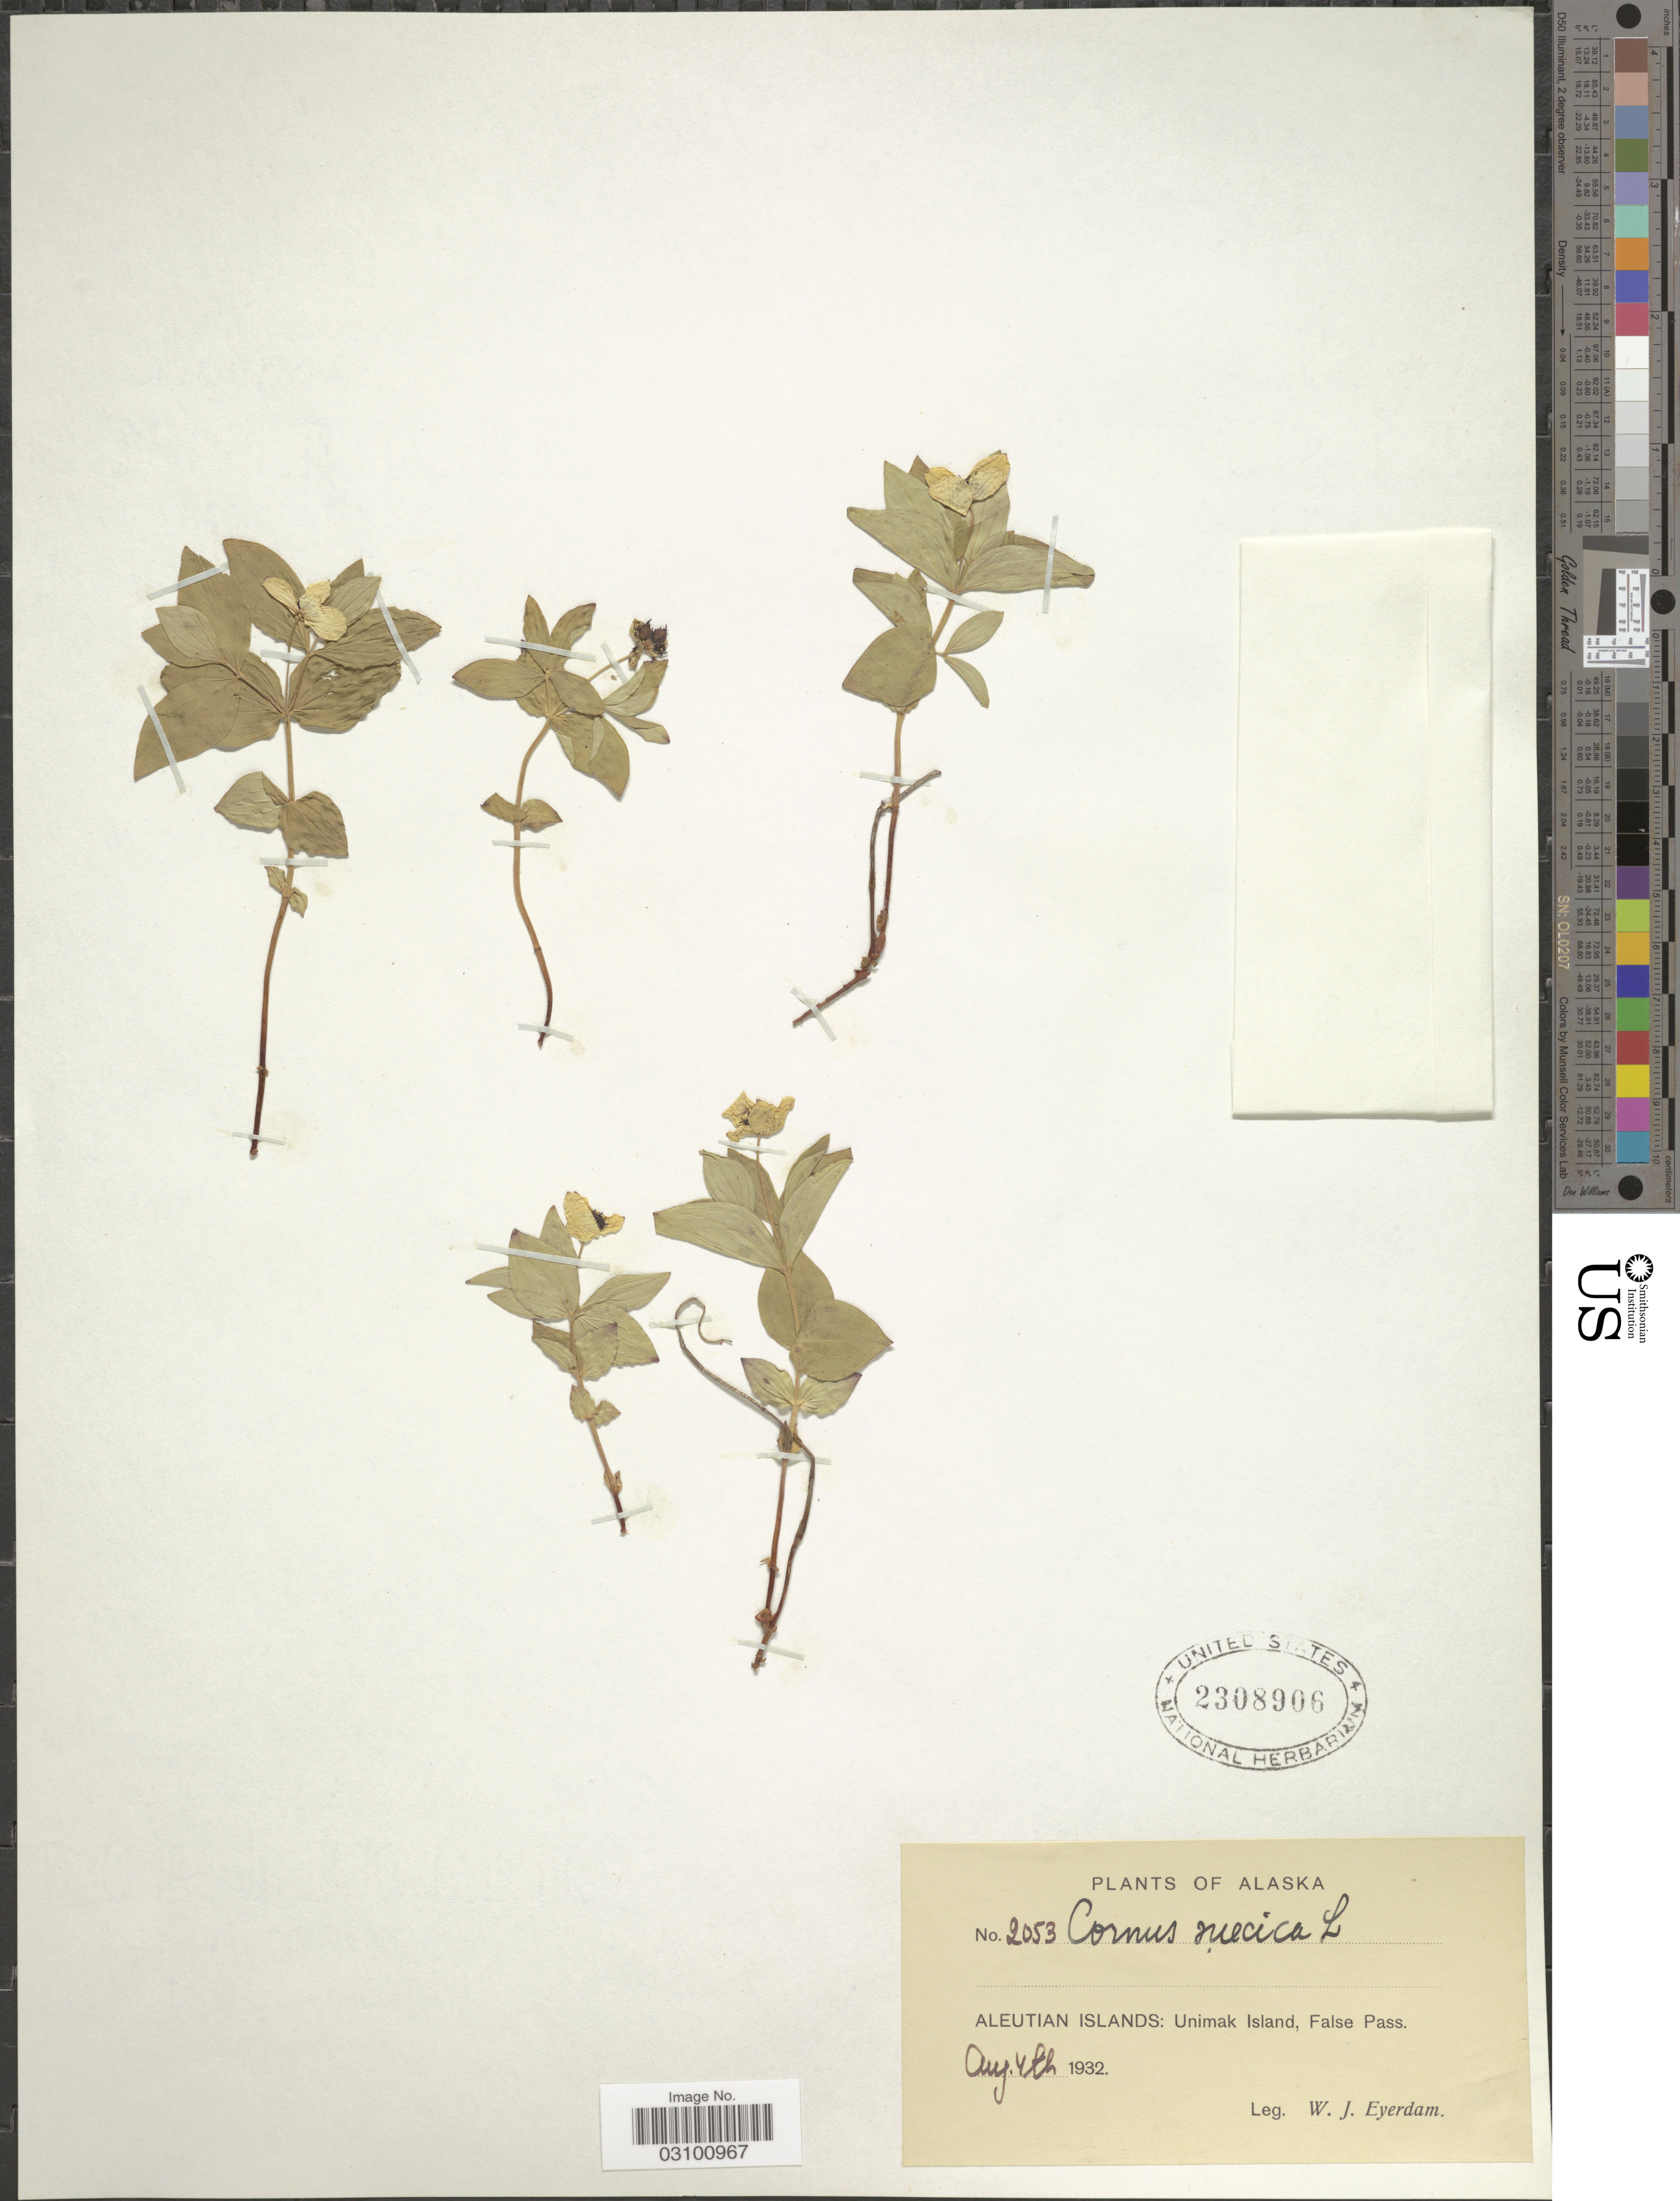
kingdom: Plantae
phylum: Tracheophyta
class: Magnoliopsida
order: Cornales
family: Cornaceae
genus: Cornus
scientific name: Cornus suecica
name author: L.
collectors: W. J. Eyerdam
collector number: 2053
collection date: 1932-08-04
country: United States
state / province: Alaska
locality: Aleutian Islands: Unimak Island, False Pass.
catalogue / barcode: US 2308906